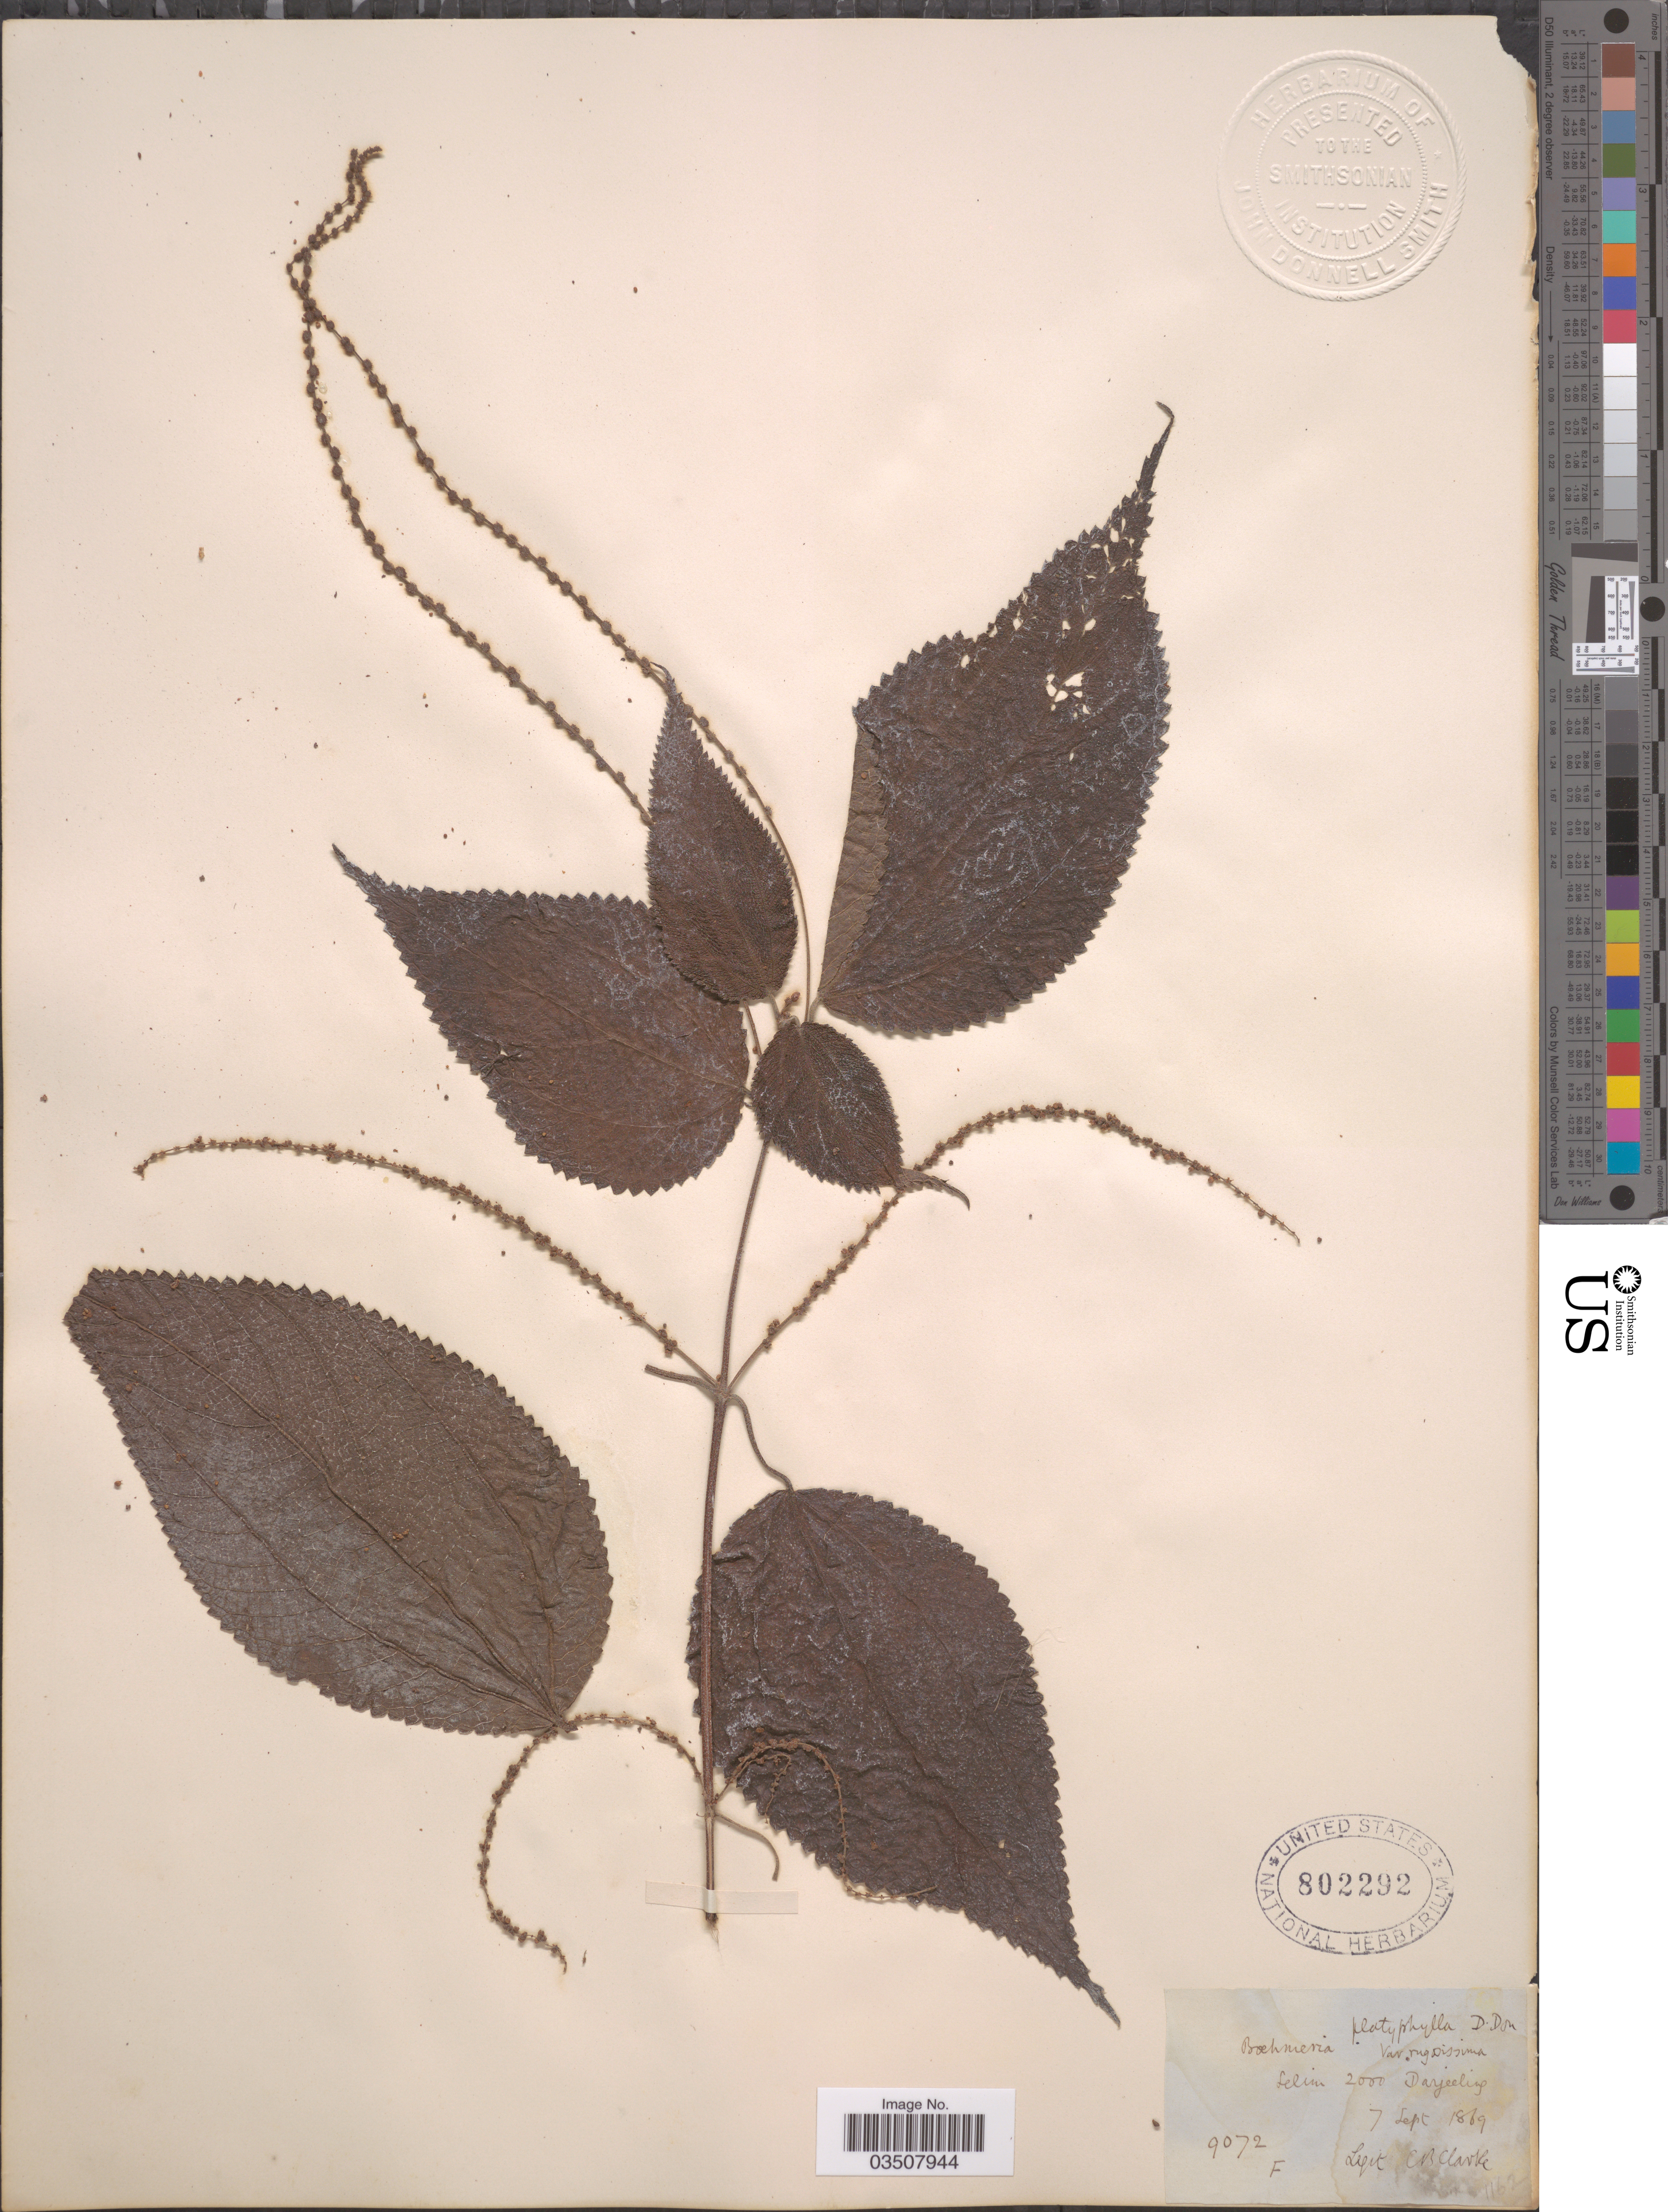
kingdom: Plantae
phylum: Tracheophyta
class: Magnoliopsida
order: Rosales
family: Urticaceae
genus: Boehmeria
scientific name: Boehmeria platyphylla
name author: G. Don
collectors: C. B. Clarke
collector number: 9072F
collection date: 1869-09-07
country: India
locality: Selim, Darjeeling.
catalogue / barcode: US 802292